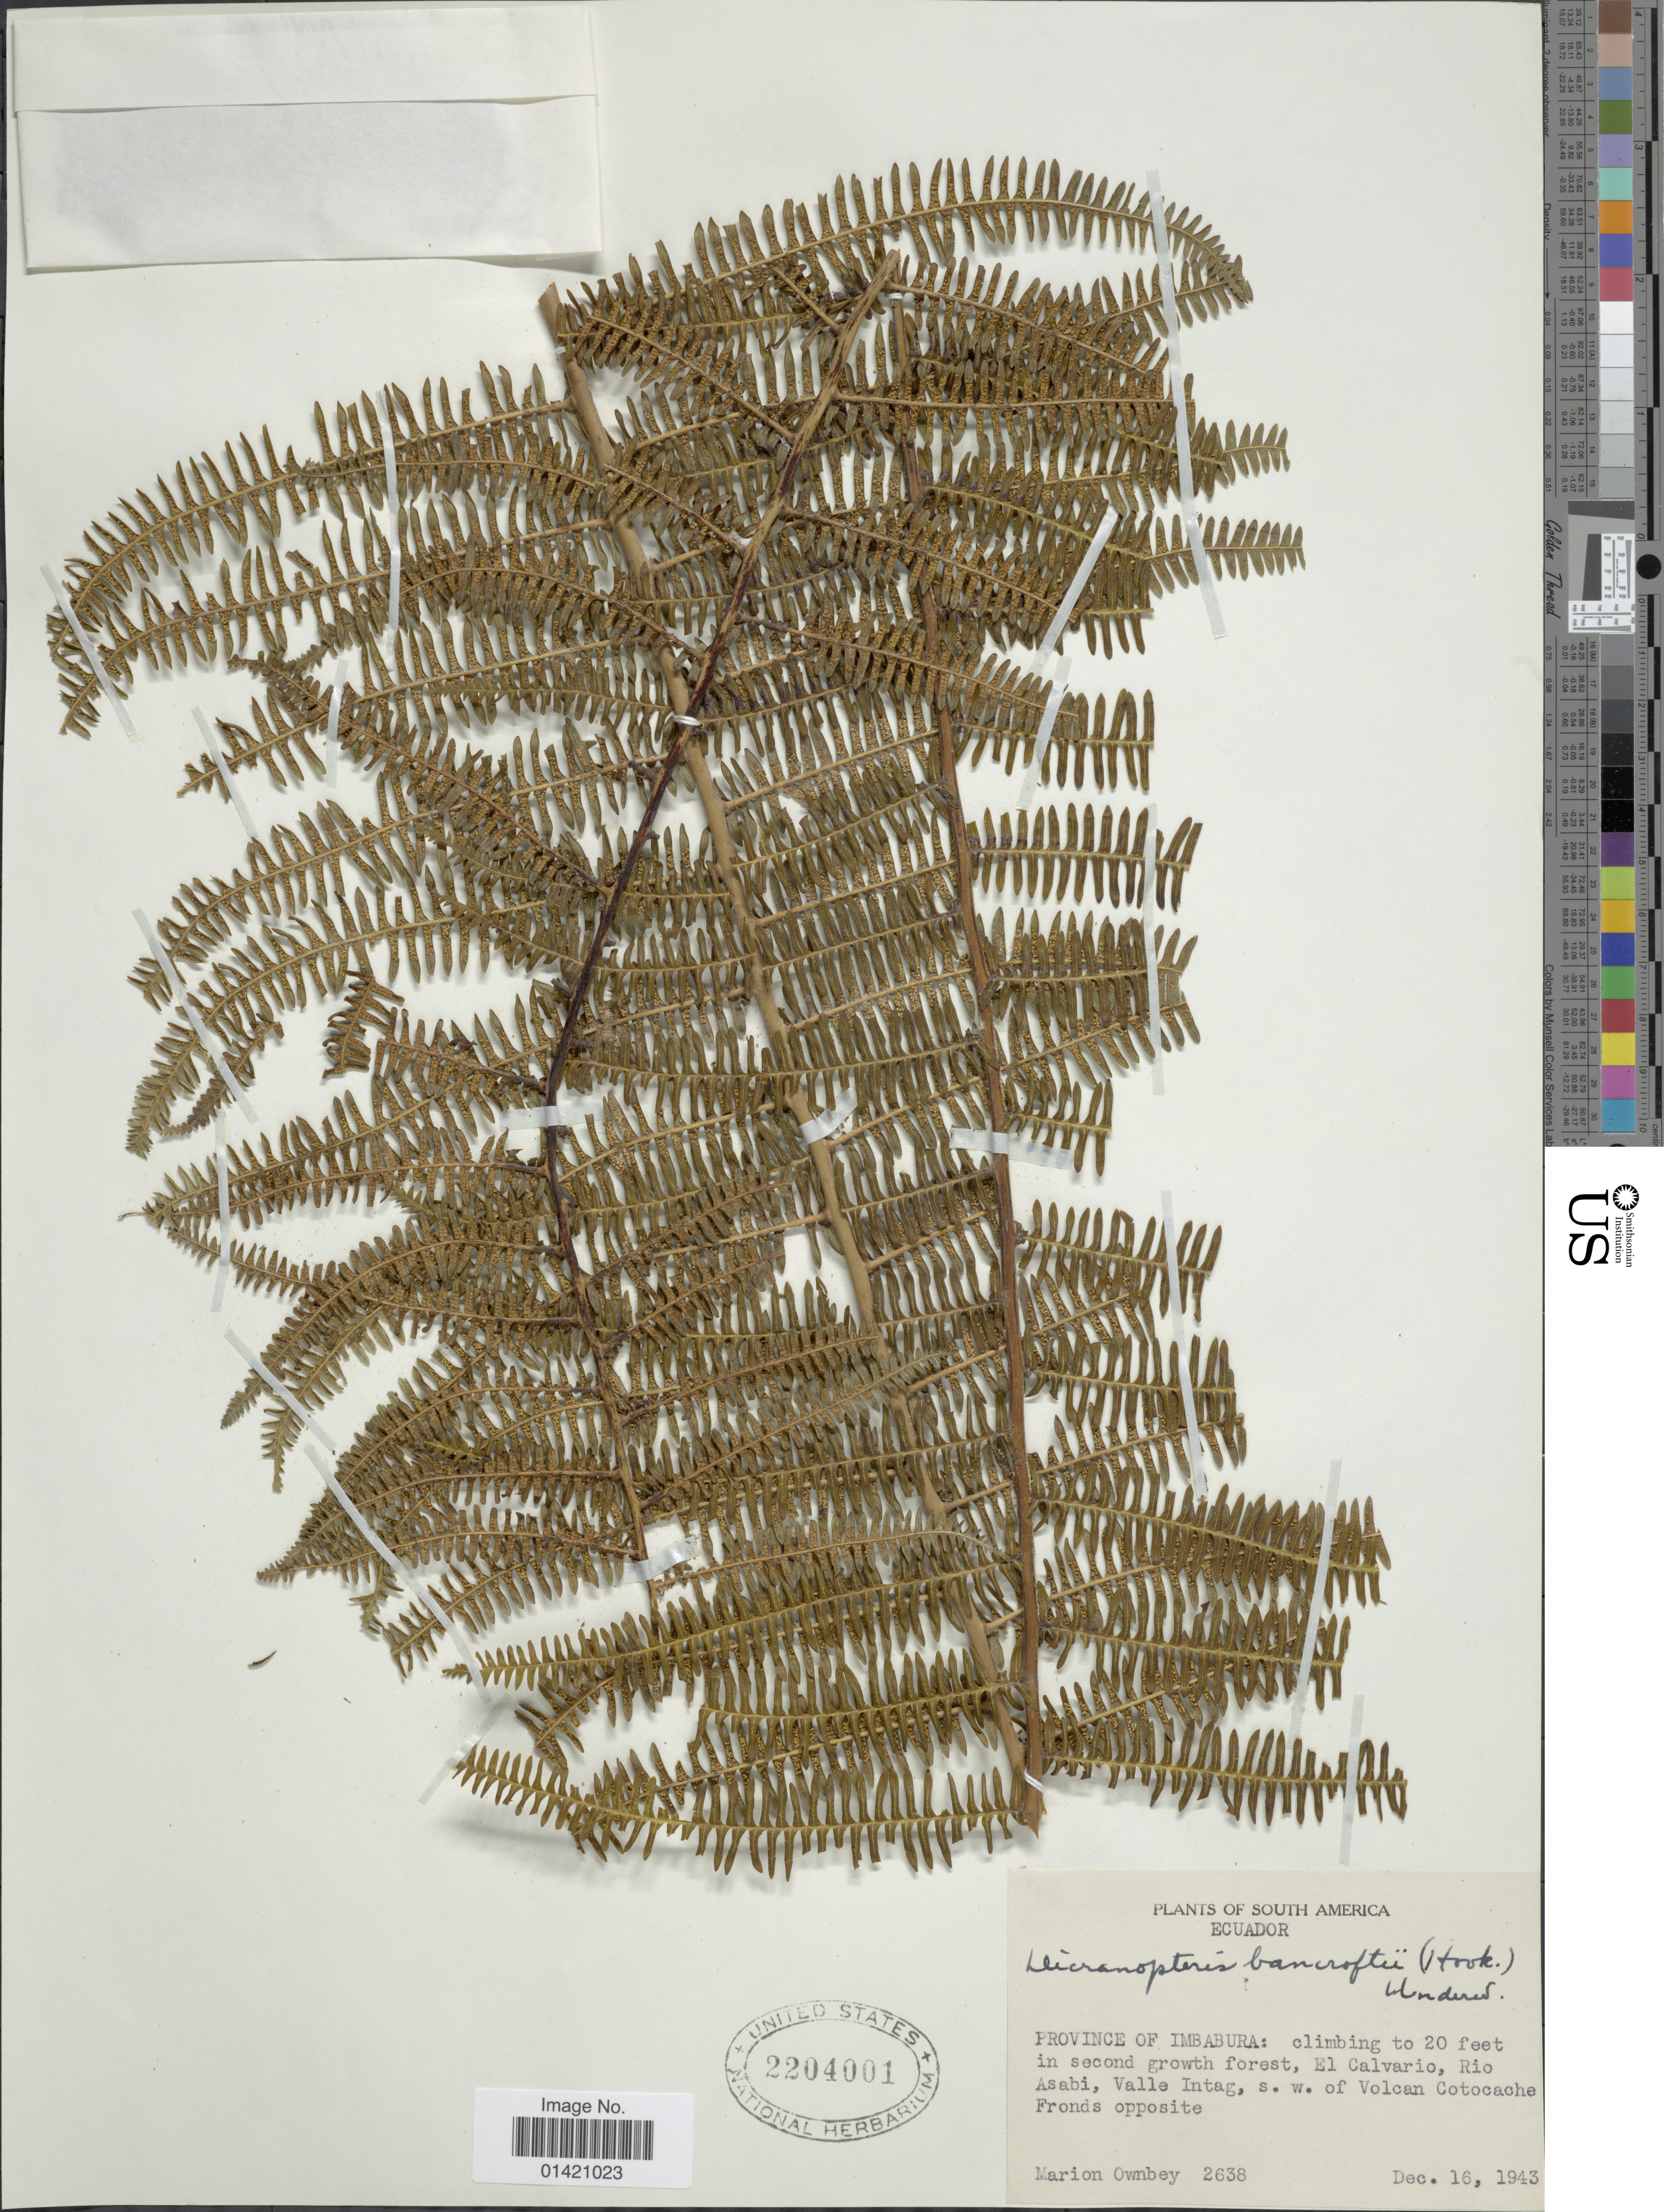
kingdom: Plantae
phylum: Tracheophyta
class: Polypodiopsida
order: Gleicheniales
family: Gleicheniaceae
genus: Diplopterygium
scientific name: Diplopterygium bancroftii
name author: (Hook.) A.R. Sm.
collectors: F. M. Ownbey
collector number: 2638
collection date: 1943-12-16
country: Ecuador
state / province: Imbabura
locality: Province of Imbabura: El Calvario, Rio Asabi, Valle Intag, s.w. of Volcan Cotocachi. Fronds opposite.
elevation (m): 6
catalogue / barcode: US 2204001